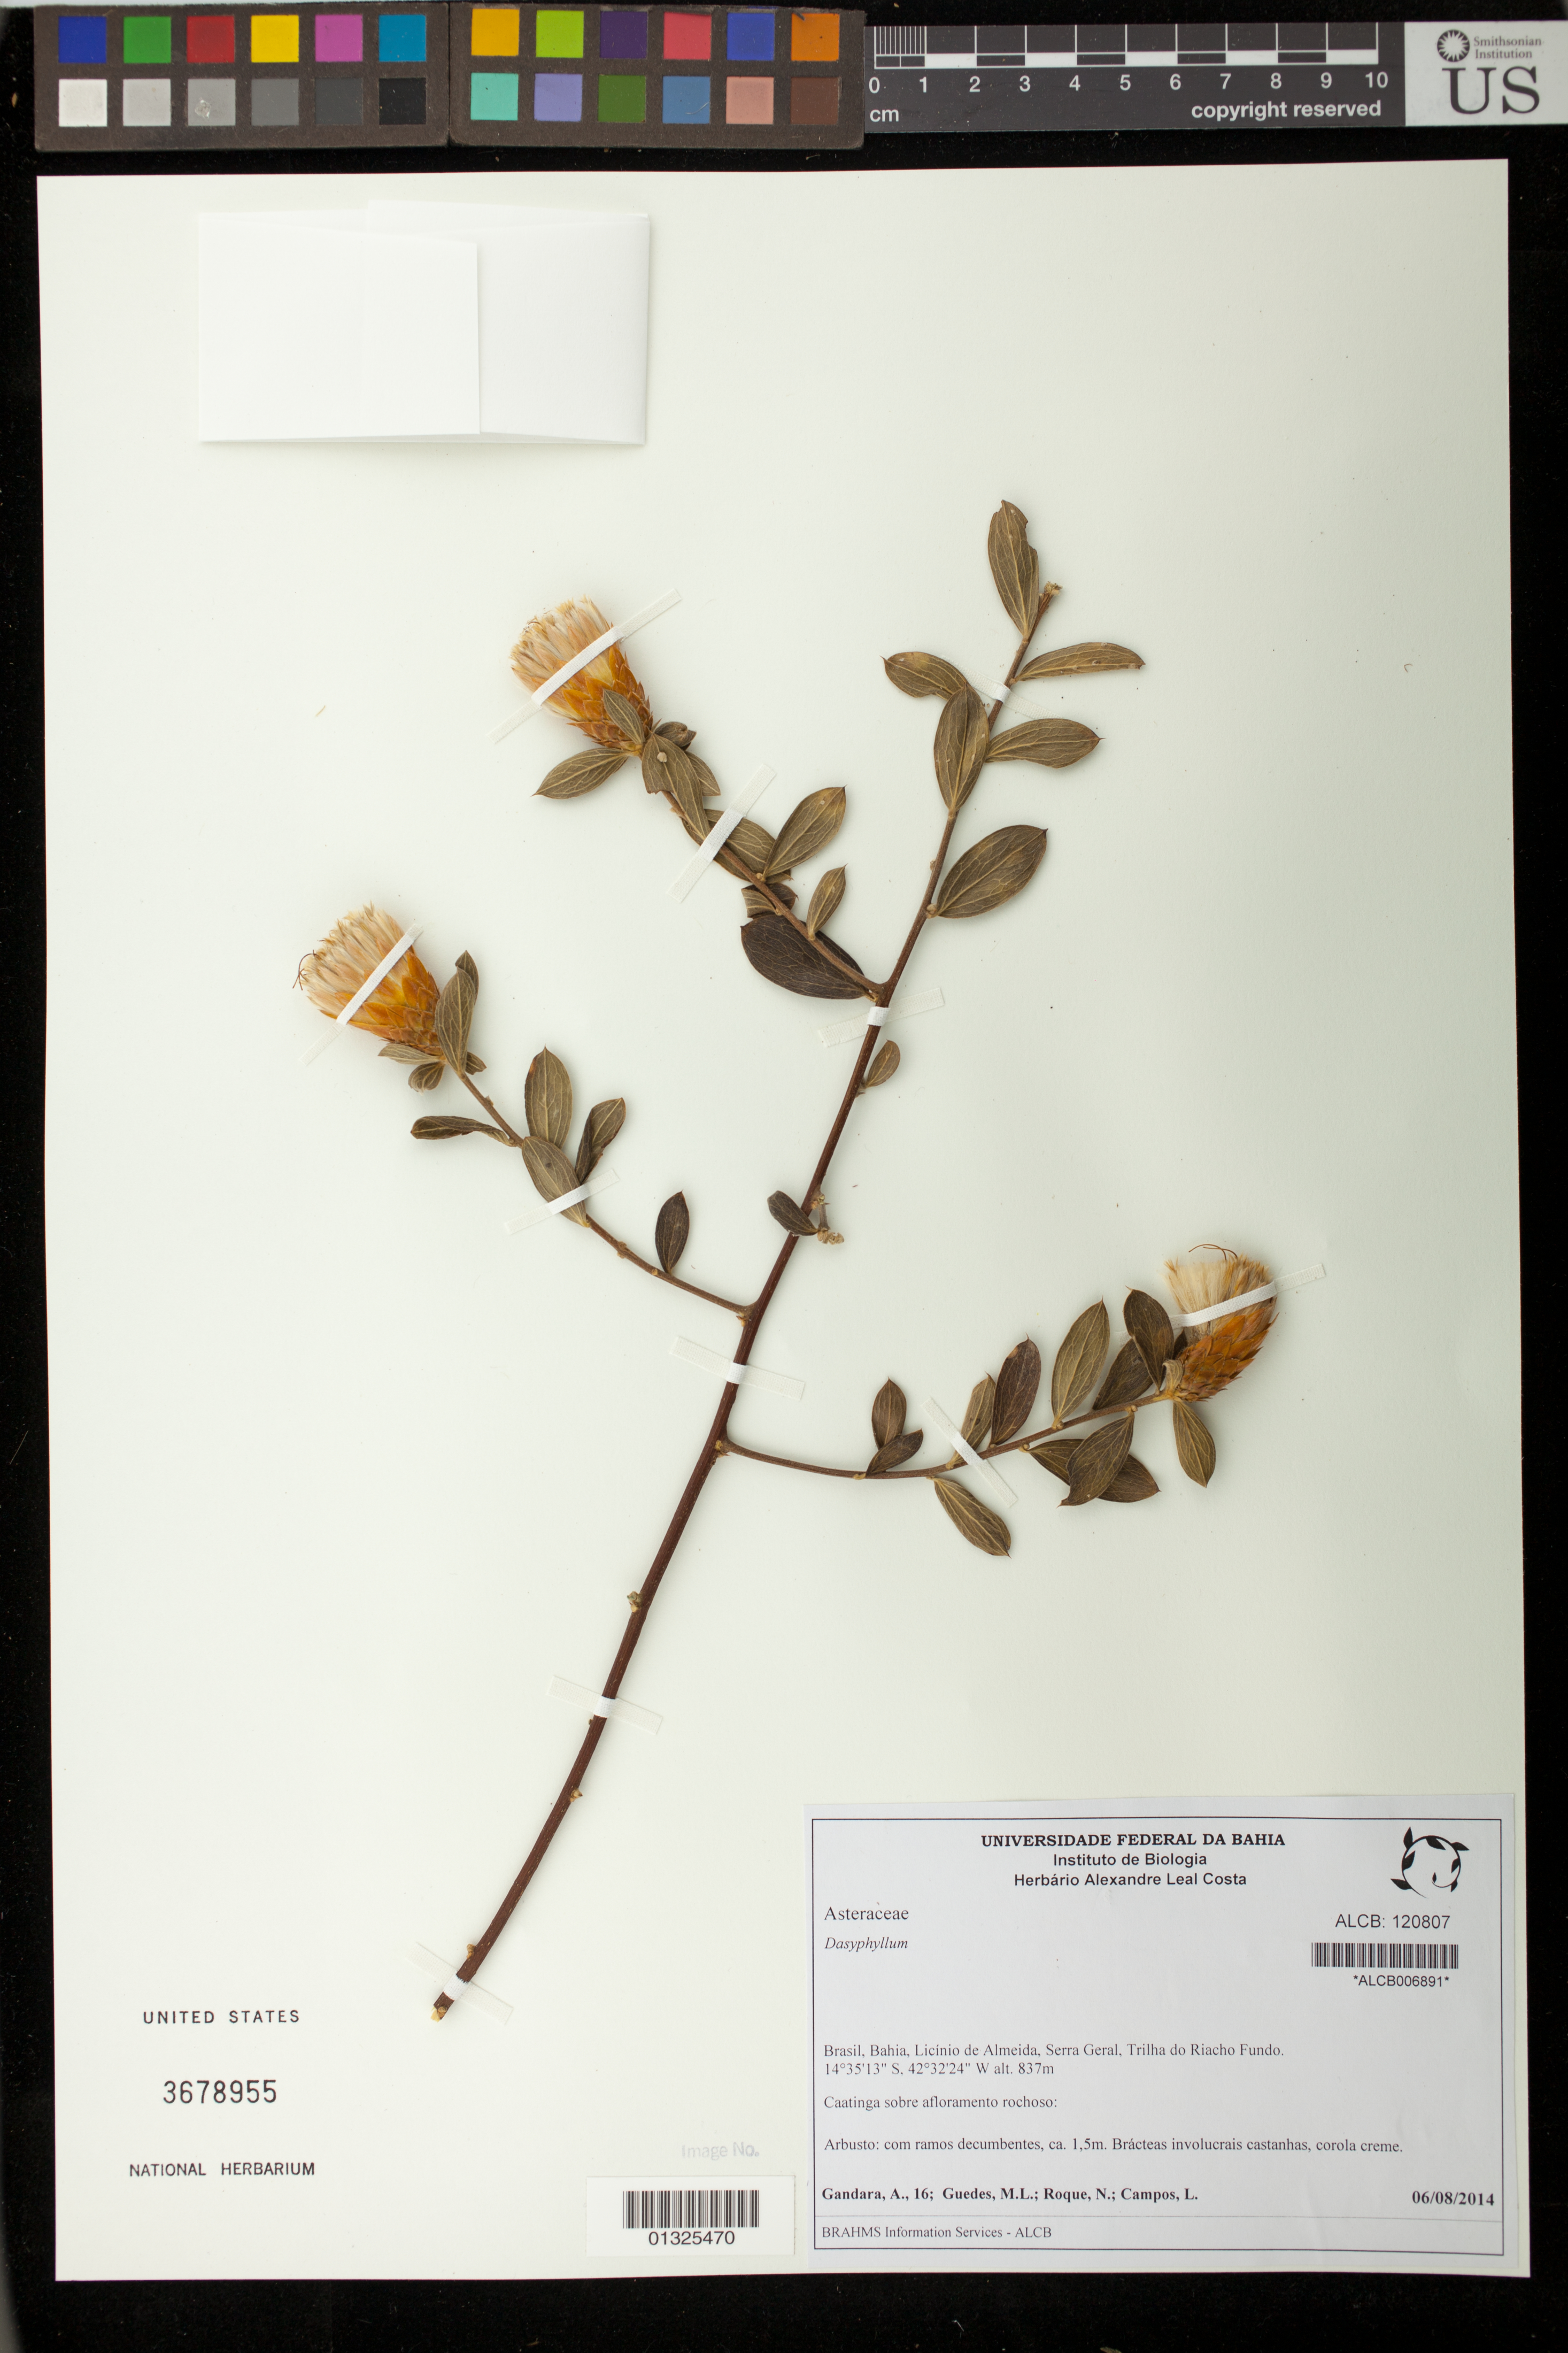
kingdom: Plantae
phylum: Tracheophyta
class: Magnoliopsida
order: Asterales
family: Asteraceae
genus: Dasyphyllum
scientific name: Dasyphyllum sp.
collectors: A. Gándara, M. L. Guedes, N. Roque & L. Campos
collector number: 16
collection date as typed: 6 August 2014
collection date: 2014-08-06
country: Brazil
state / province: Bahia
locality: Licinio de Almeida, Serra Geral, Trilha do Riacho Fundo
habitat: Caatinga sobre afloramento rochoso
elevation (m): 837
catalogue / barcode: US 3678955